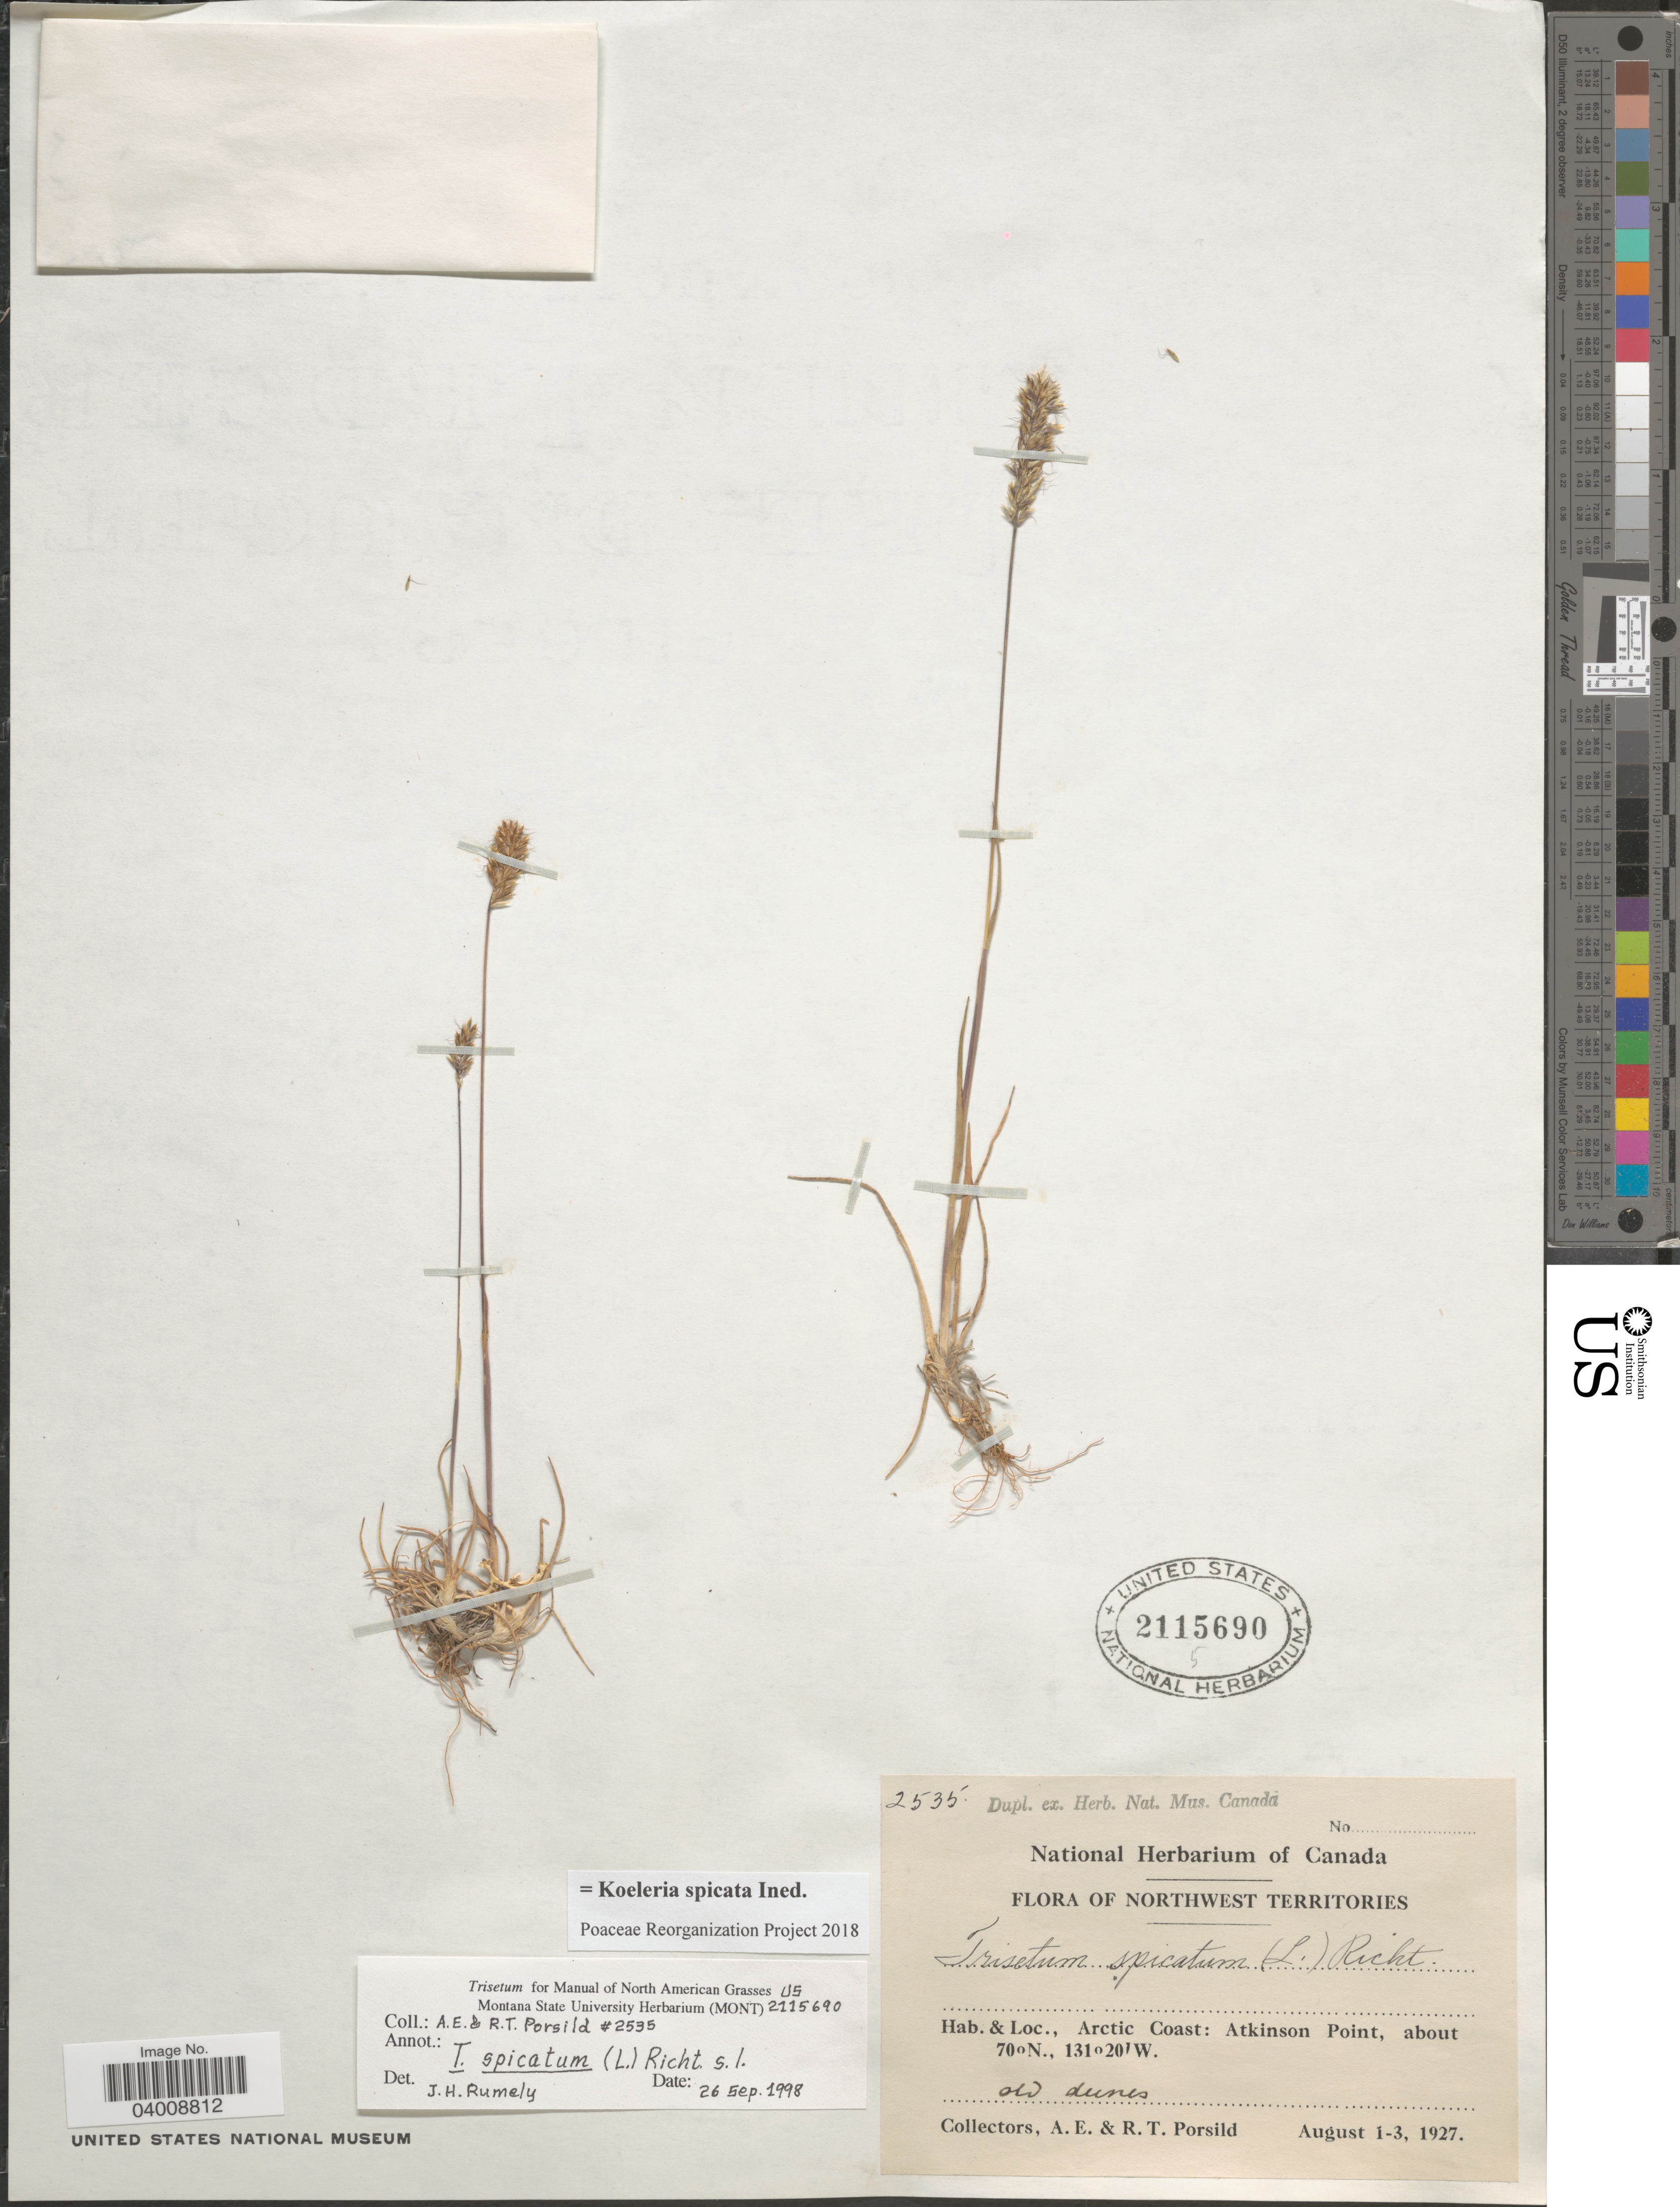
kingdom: Plantae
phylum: Tracheophyta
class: Liliopsida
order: Poales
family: Poaceae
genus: Koeleria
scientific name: Koeleria spicata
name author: (L.) Barberá et al.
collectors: A. E. Porsild & R. T. Porsild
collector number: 2535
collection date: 1927-08-01/1927-08-03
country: Canada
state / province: Northwest Territories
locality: Arctic Coast: Atkinson Point.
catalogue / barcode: US 2115690